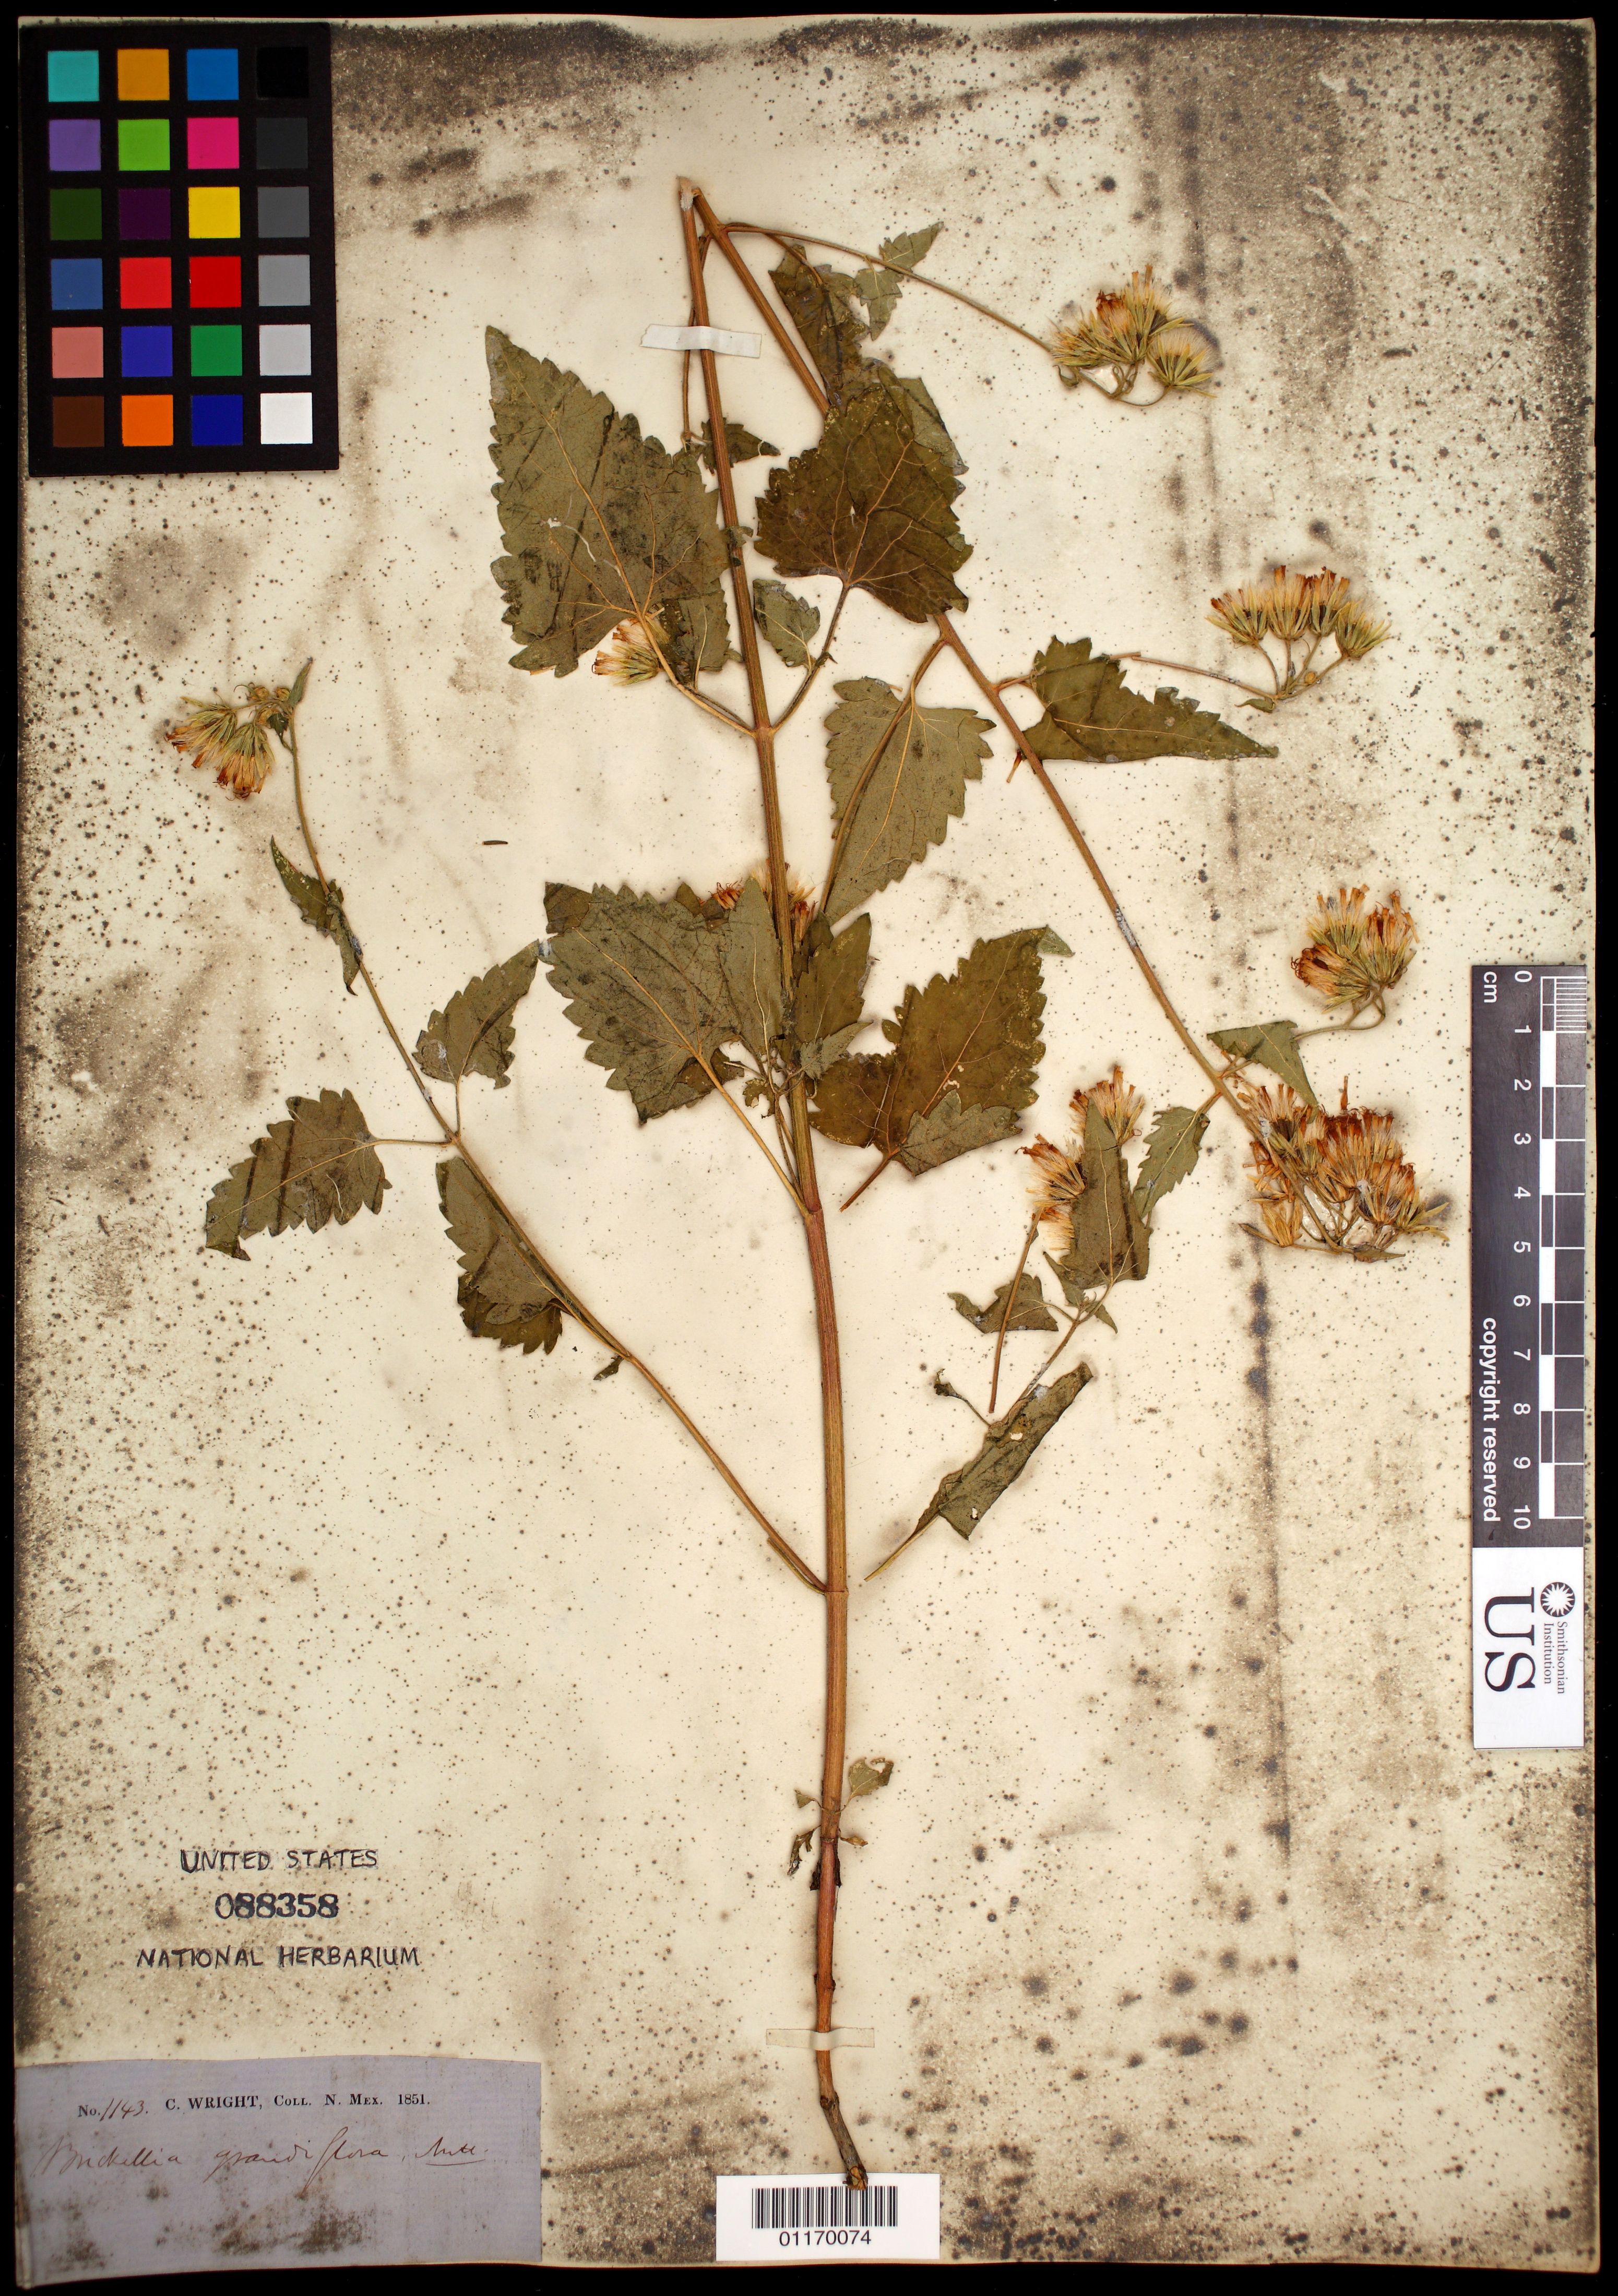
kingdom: Plantae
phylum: Tracheophyta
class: Magnoliopsida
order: Asterales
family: Asteraceae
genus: Brickellia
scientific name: Brickellia grandiflora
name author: (Hook.) Nutt.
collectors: C. Wright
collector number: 1143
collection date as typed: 1851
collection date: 1851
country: United States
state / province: New Mexico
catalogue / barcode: US 88358